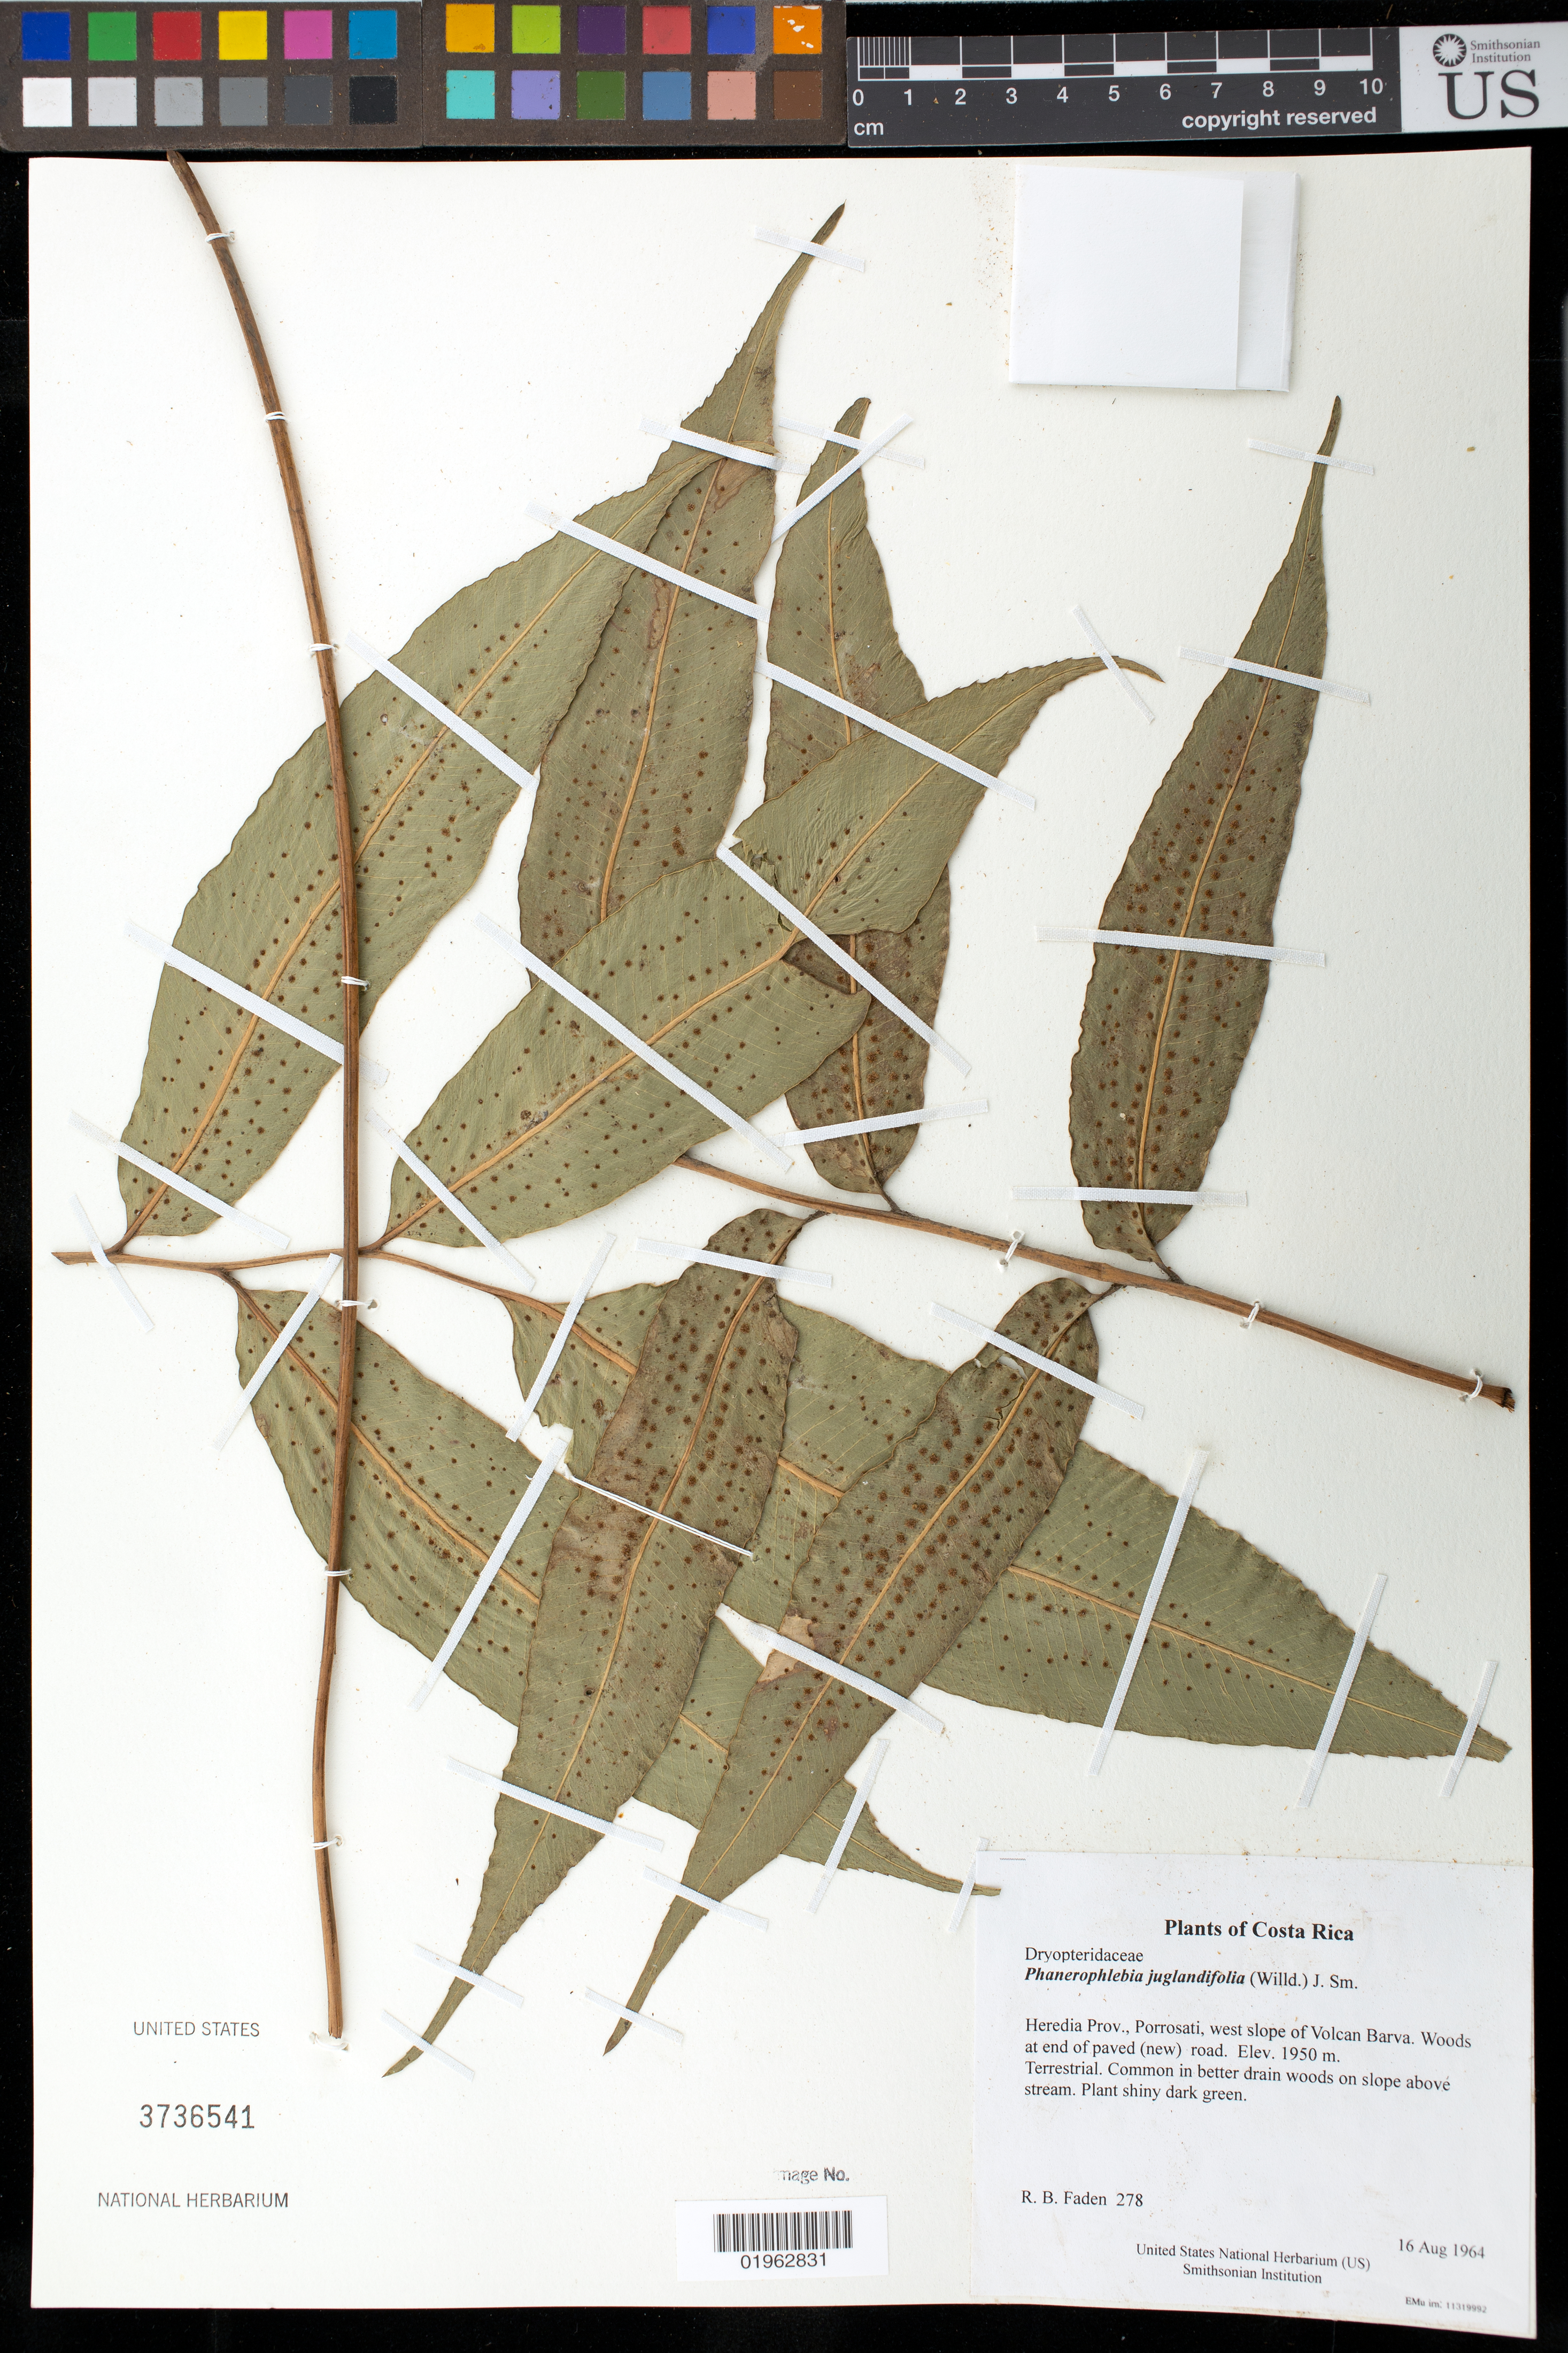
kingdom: Plantae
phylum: Tracheophyta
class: Polypodiopsida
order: Polypodiales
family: Dryopteridaceae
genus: Phanerophlebia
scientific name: Phanerophlebia juglandifolia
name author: (Willd.) J. Sm.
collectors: R. B. Faden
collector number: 278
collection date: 1964-08-16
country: Costa Rica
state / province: Heredia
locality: Porrosati, west slope of Volcan Barva. Woods at end of paved (new) road.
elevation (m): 1950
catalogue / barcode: US 3736541